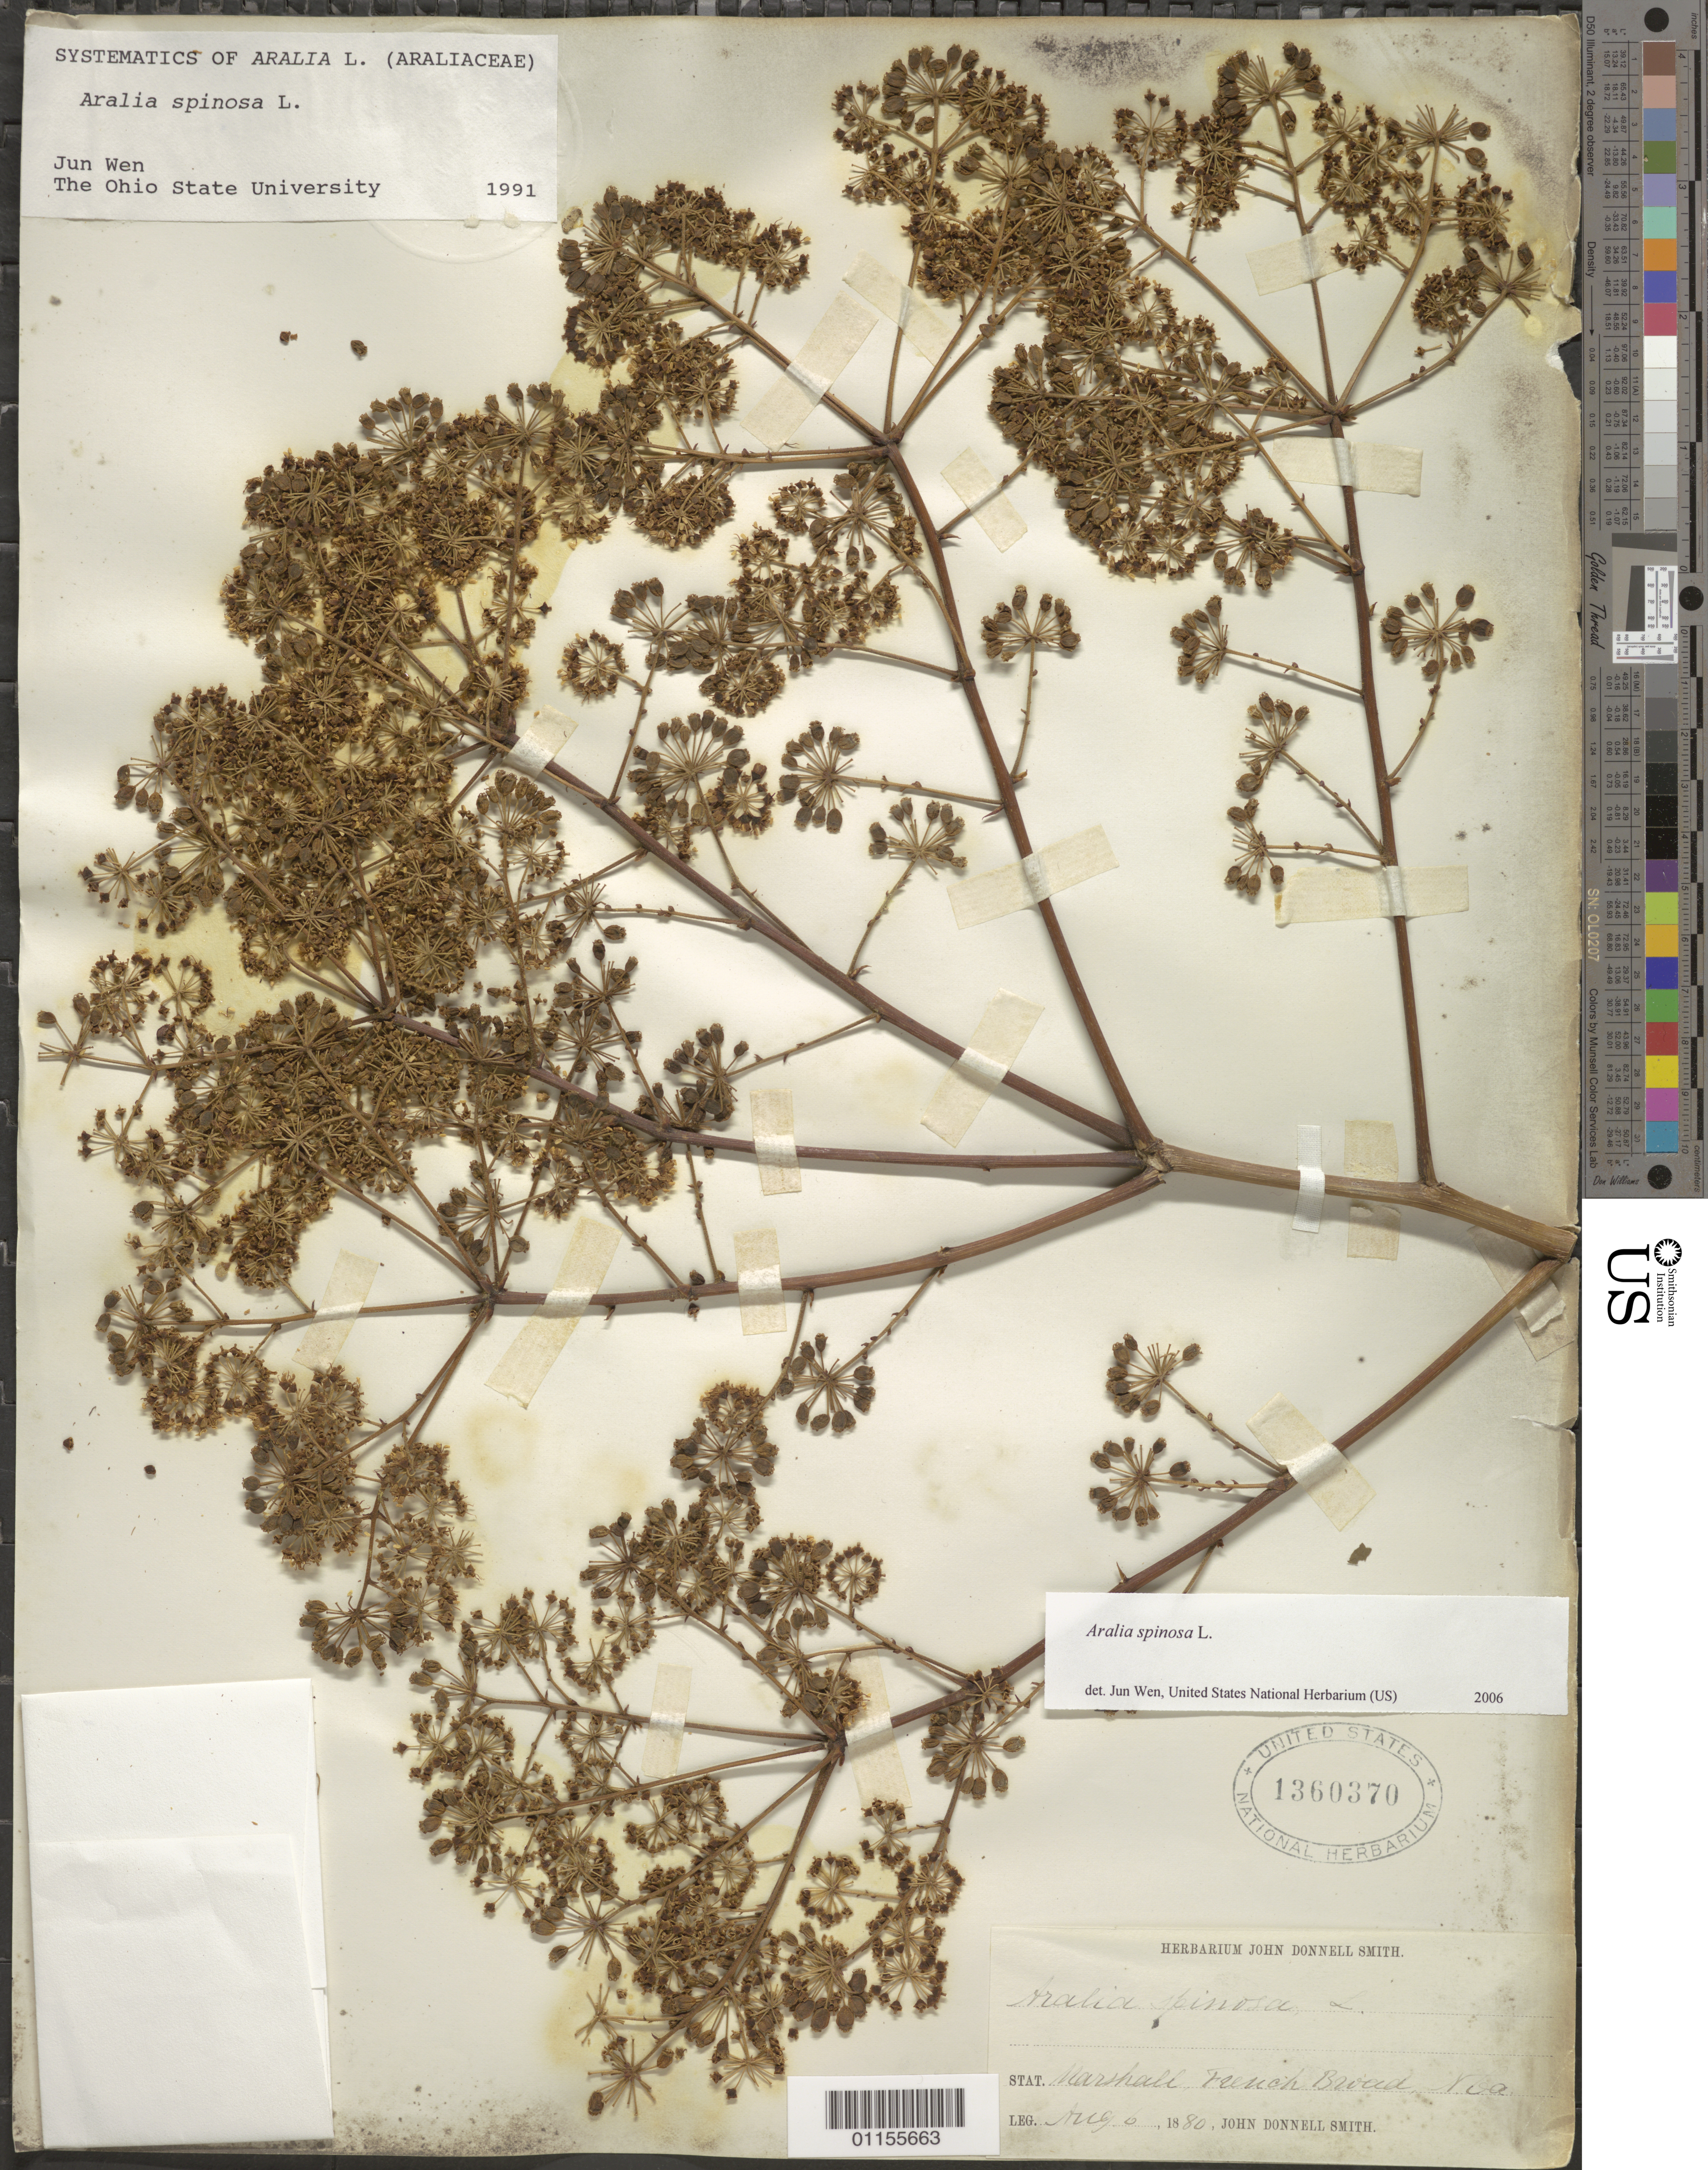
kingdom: Plantae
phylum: Tracheophyta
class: Magnoliopsida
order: Apiales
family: Araliaceae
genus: Aralia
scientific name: Aralia spinosa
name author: L.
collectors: J. Donnell Smith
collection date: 1880-08-06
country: United States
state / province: North Carolina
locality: Marshall French Broad.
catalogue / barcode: US 1360370